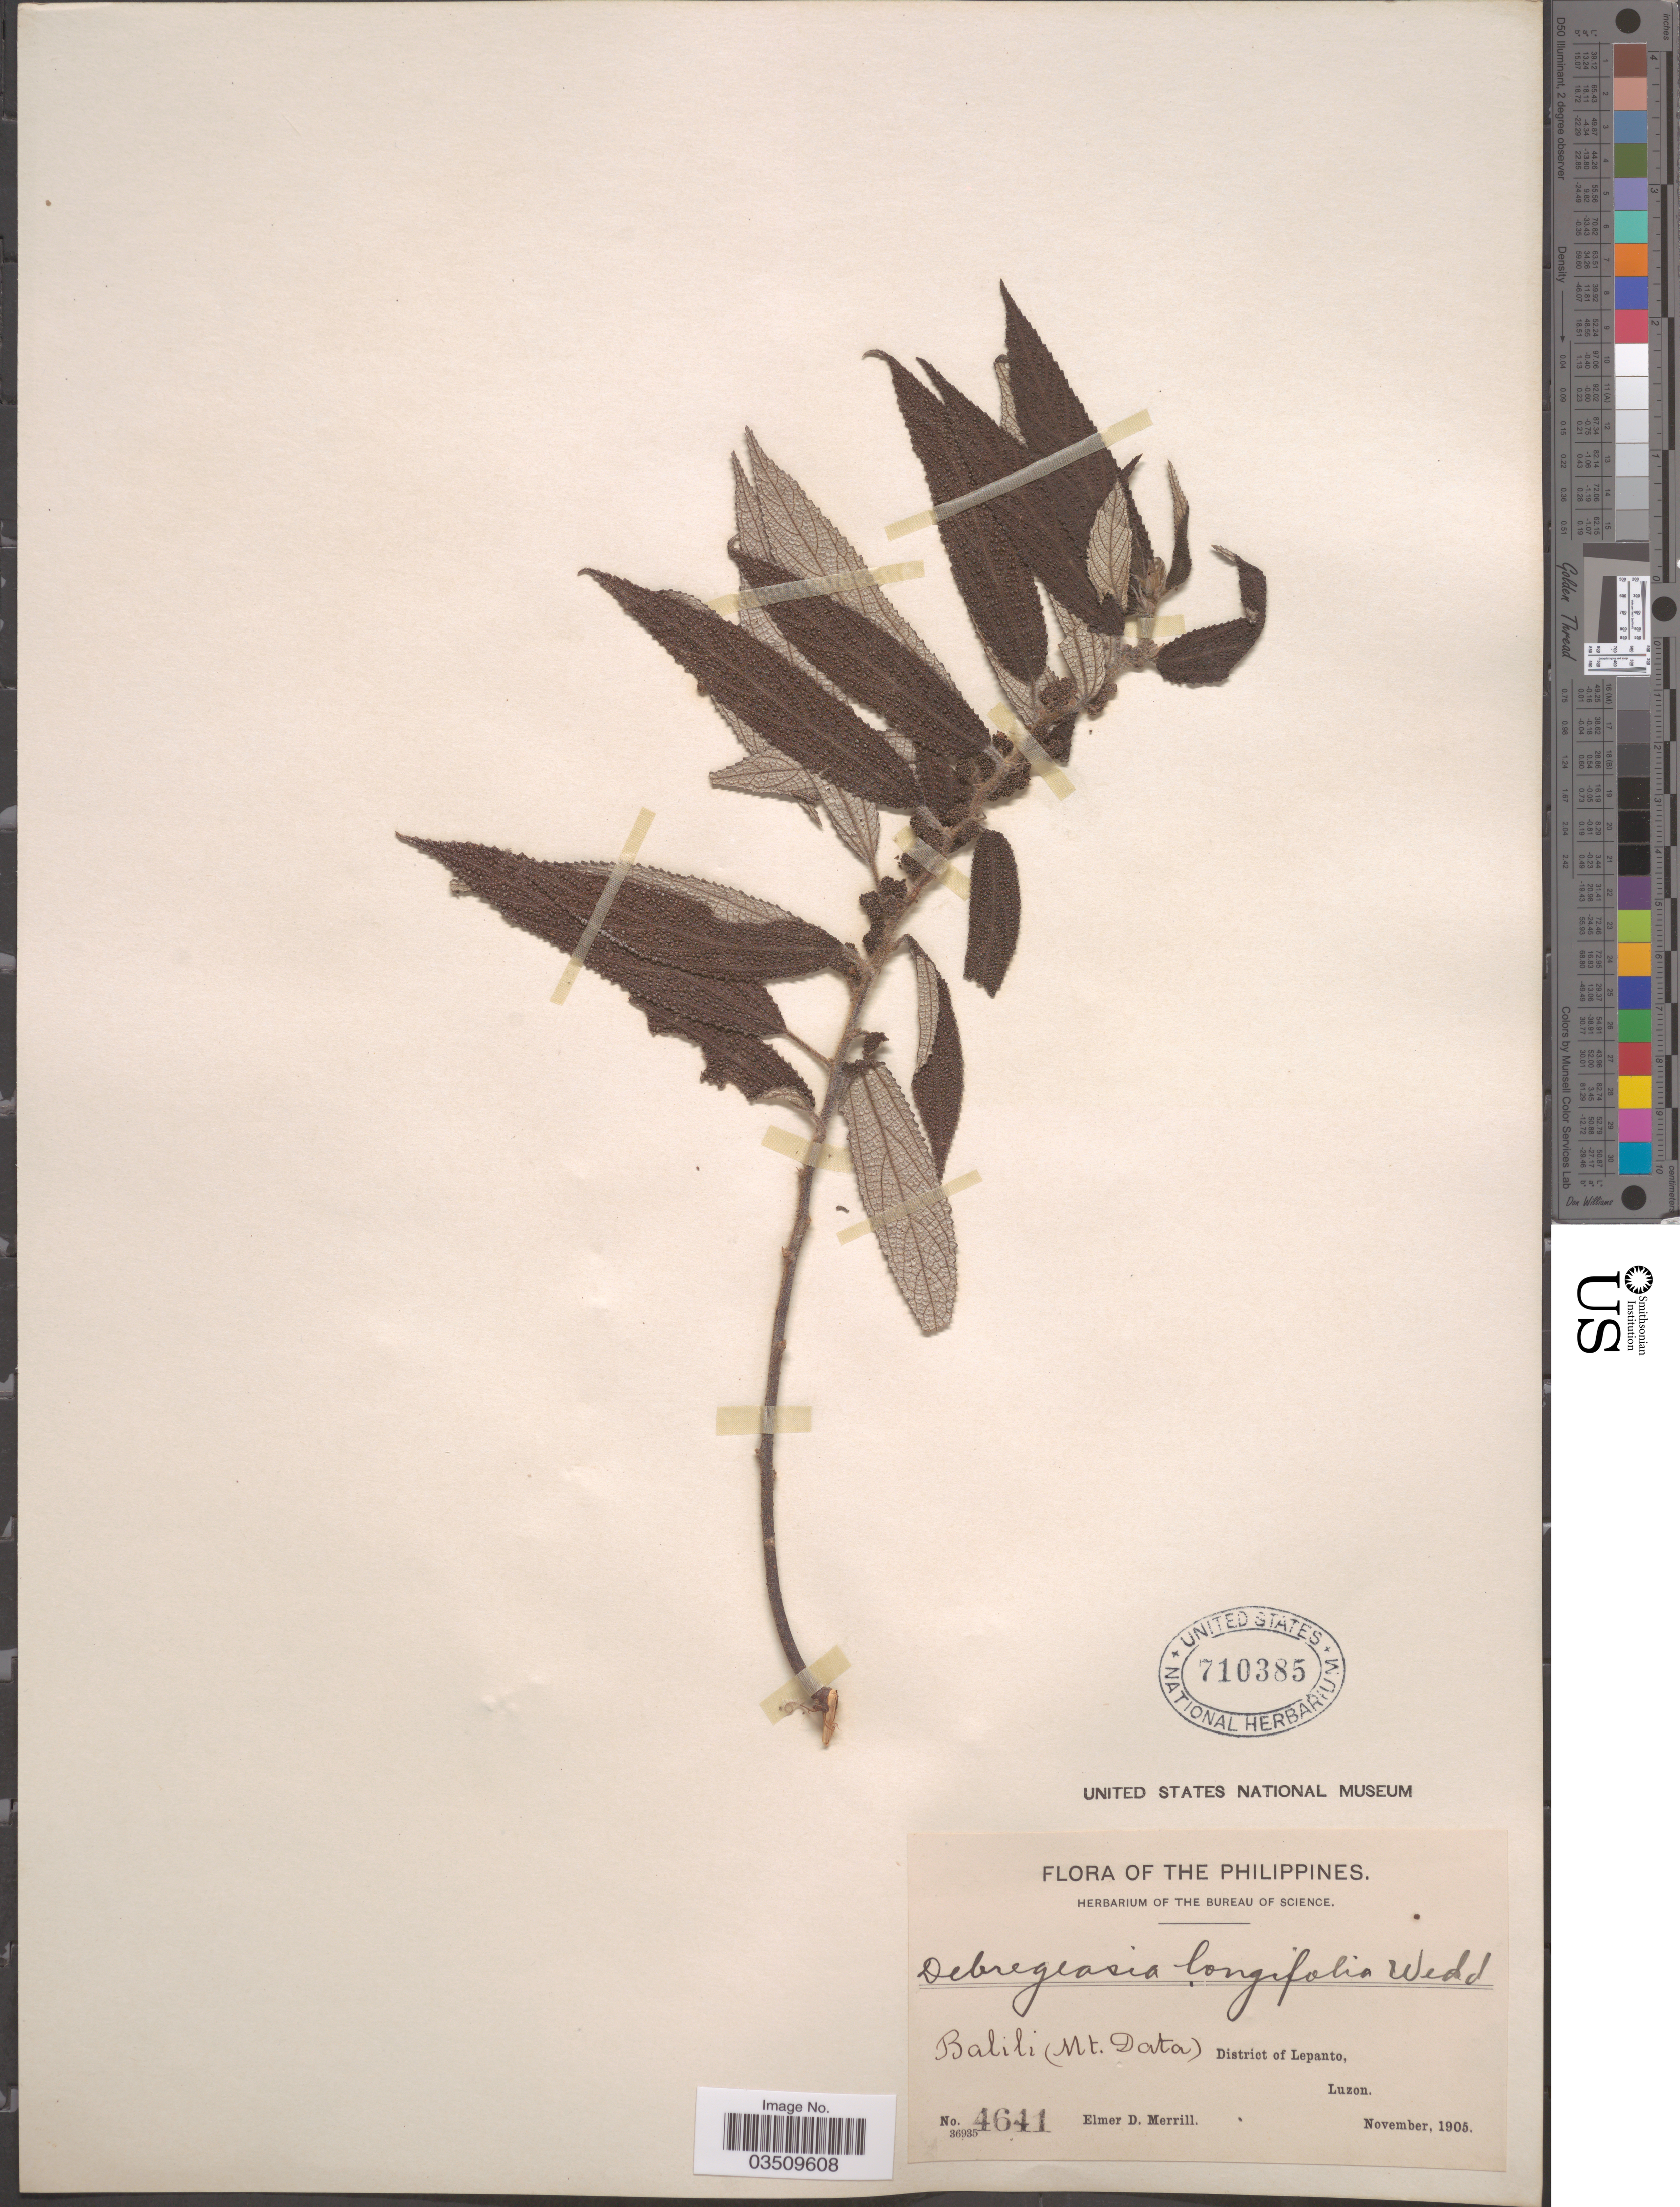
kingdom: Plantae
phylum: Tracheophyta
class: Magnoliopsida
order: Rosales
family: Urticaceae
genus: Debregeasia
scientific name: Debregeasia longifolia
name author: (Burm. f.) Wedd.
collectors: E. D. Merrill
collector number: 4641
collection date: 1905-11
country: Philippines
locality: Balili (Mt. Data), District of Lepanto, Luzon.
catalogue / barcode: US 710385